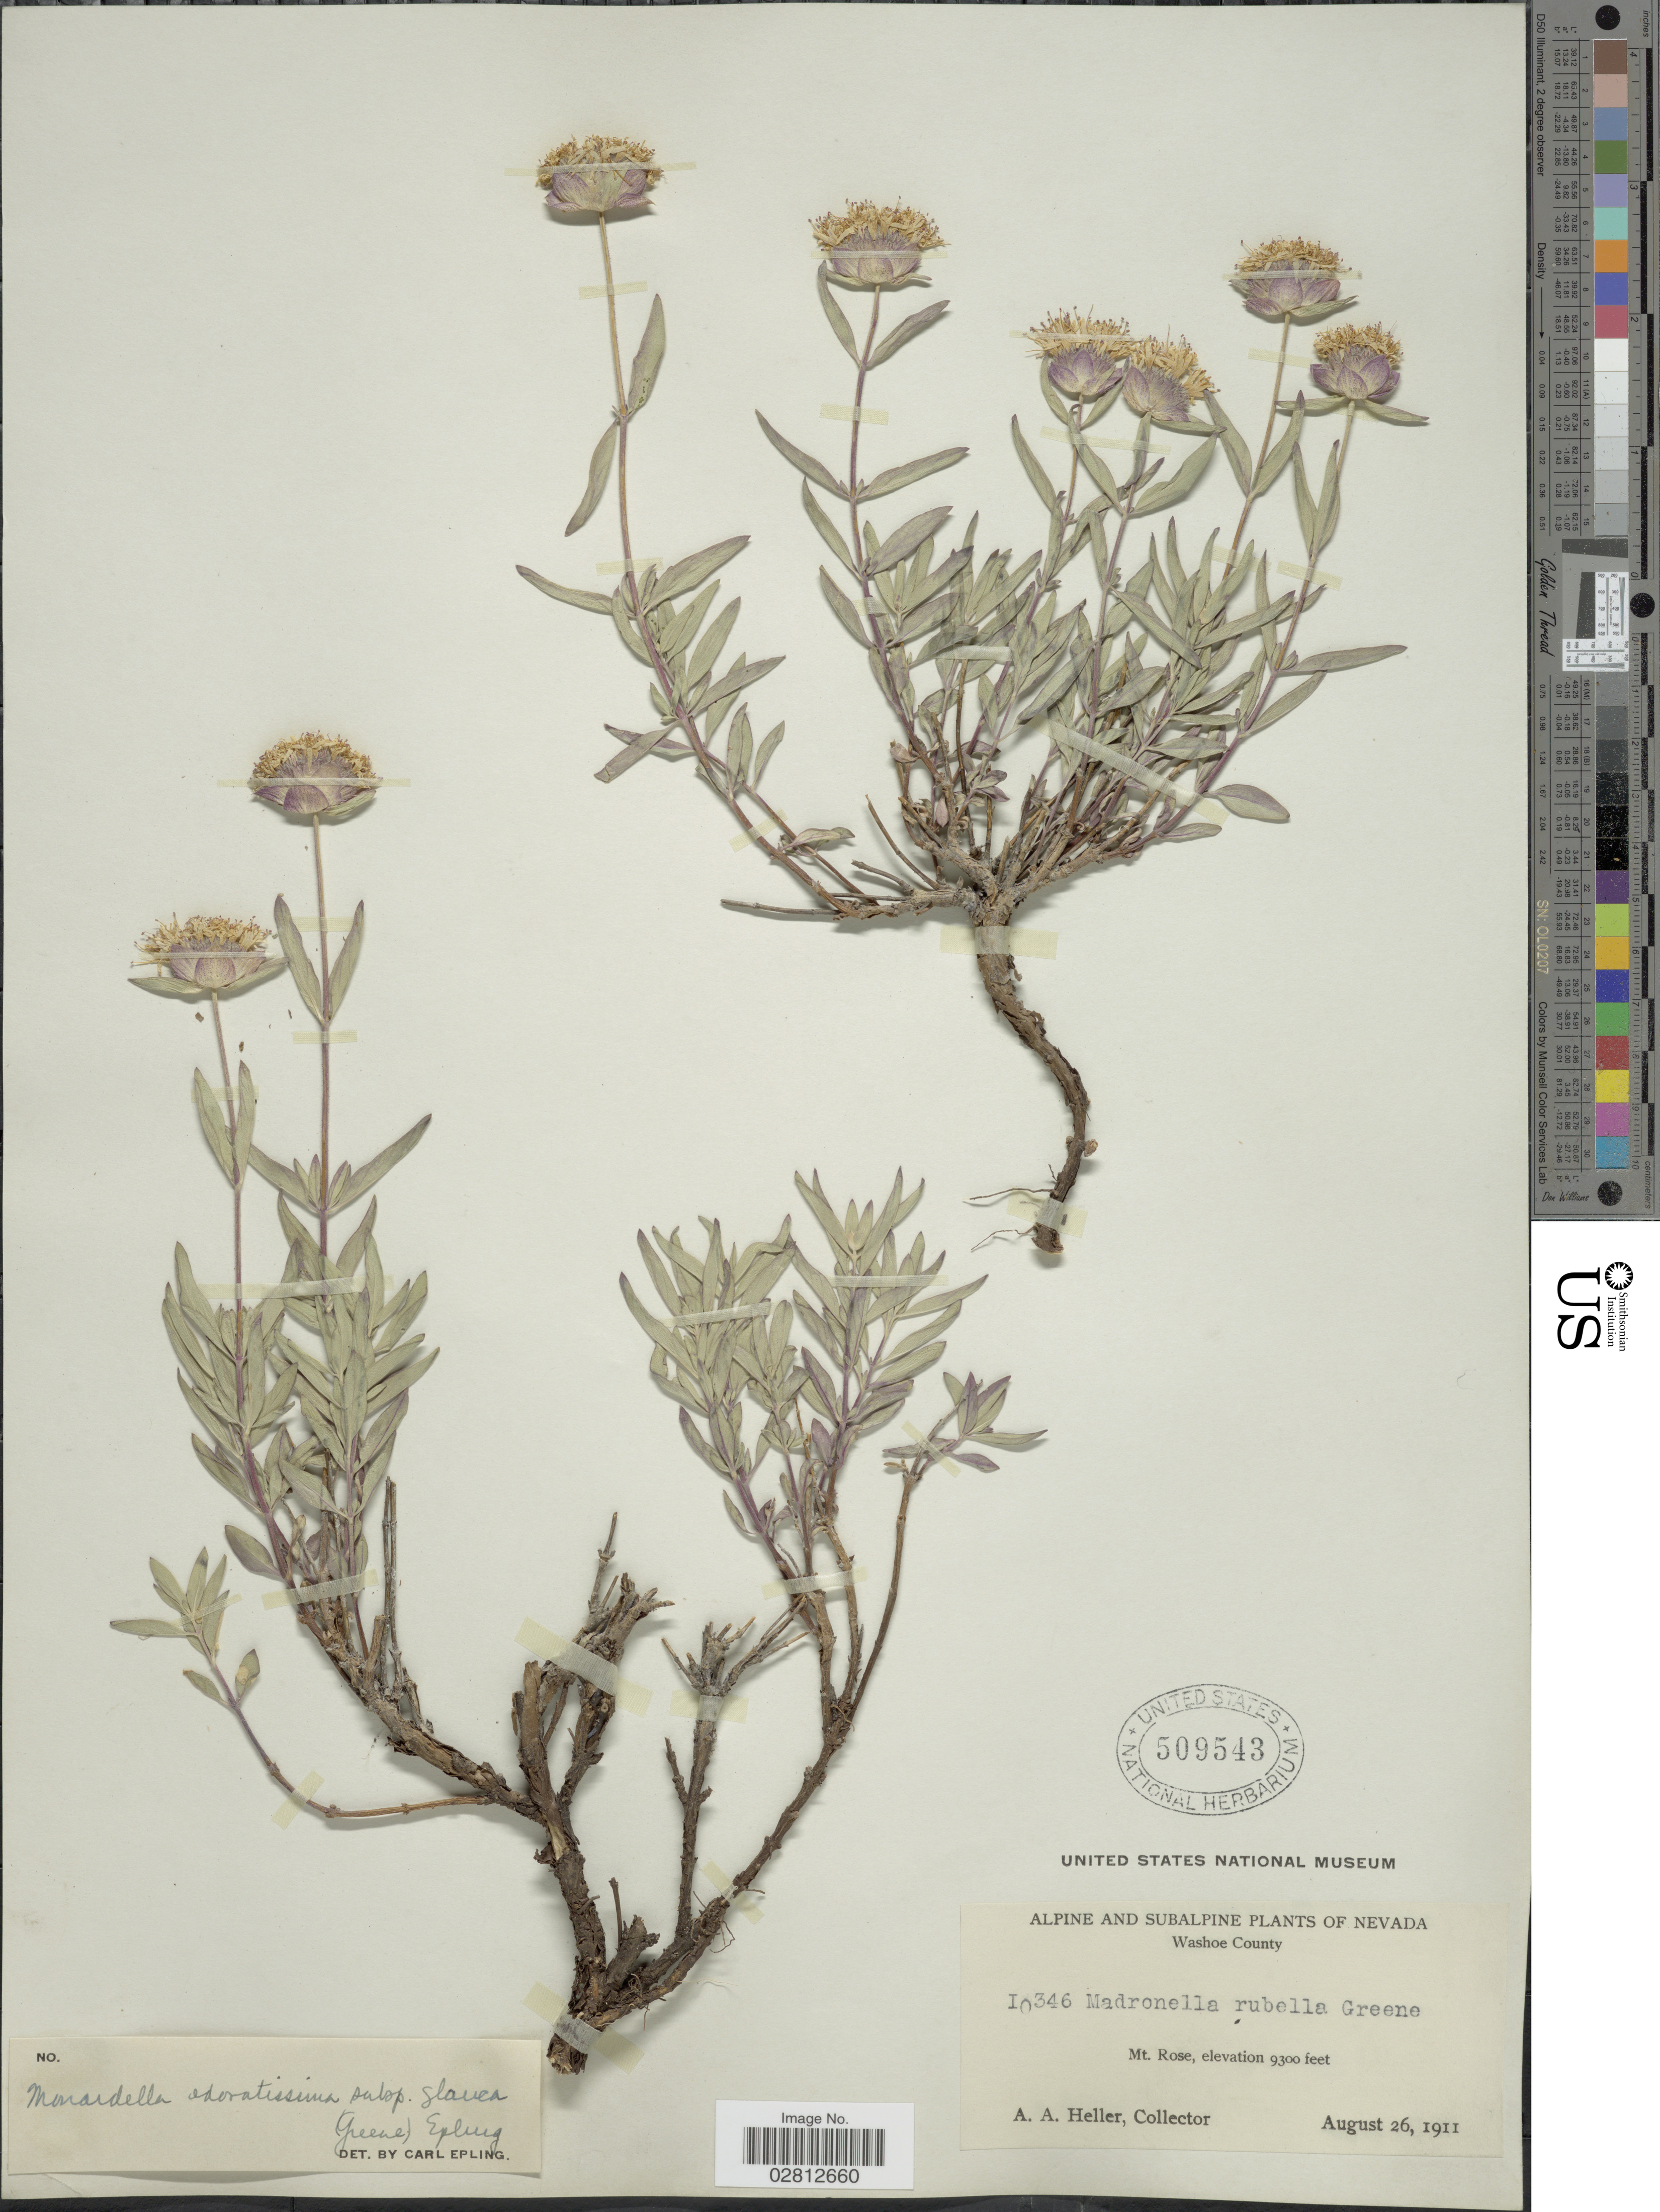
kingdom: Plantae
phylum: Tracheophyta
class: Magnoliopsida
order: Lamiales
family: Lamiaceae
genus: Monardella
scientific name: Monardella odoratissima subsp. glauca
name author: (Greene) Epling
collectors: A. A. Heller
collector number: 10346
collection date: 1911-08-26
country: United States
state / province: Nevada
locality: Washoe County, Mt. Rose.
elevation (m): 2835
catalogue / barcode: US 509543